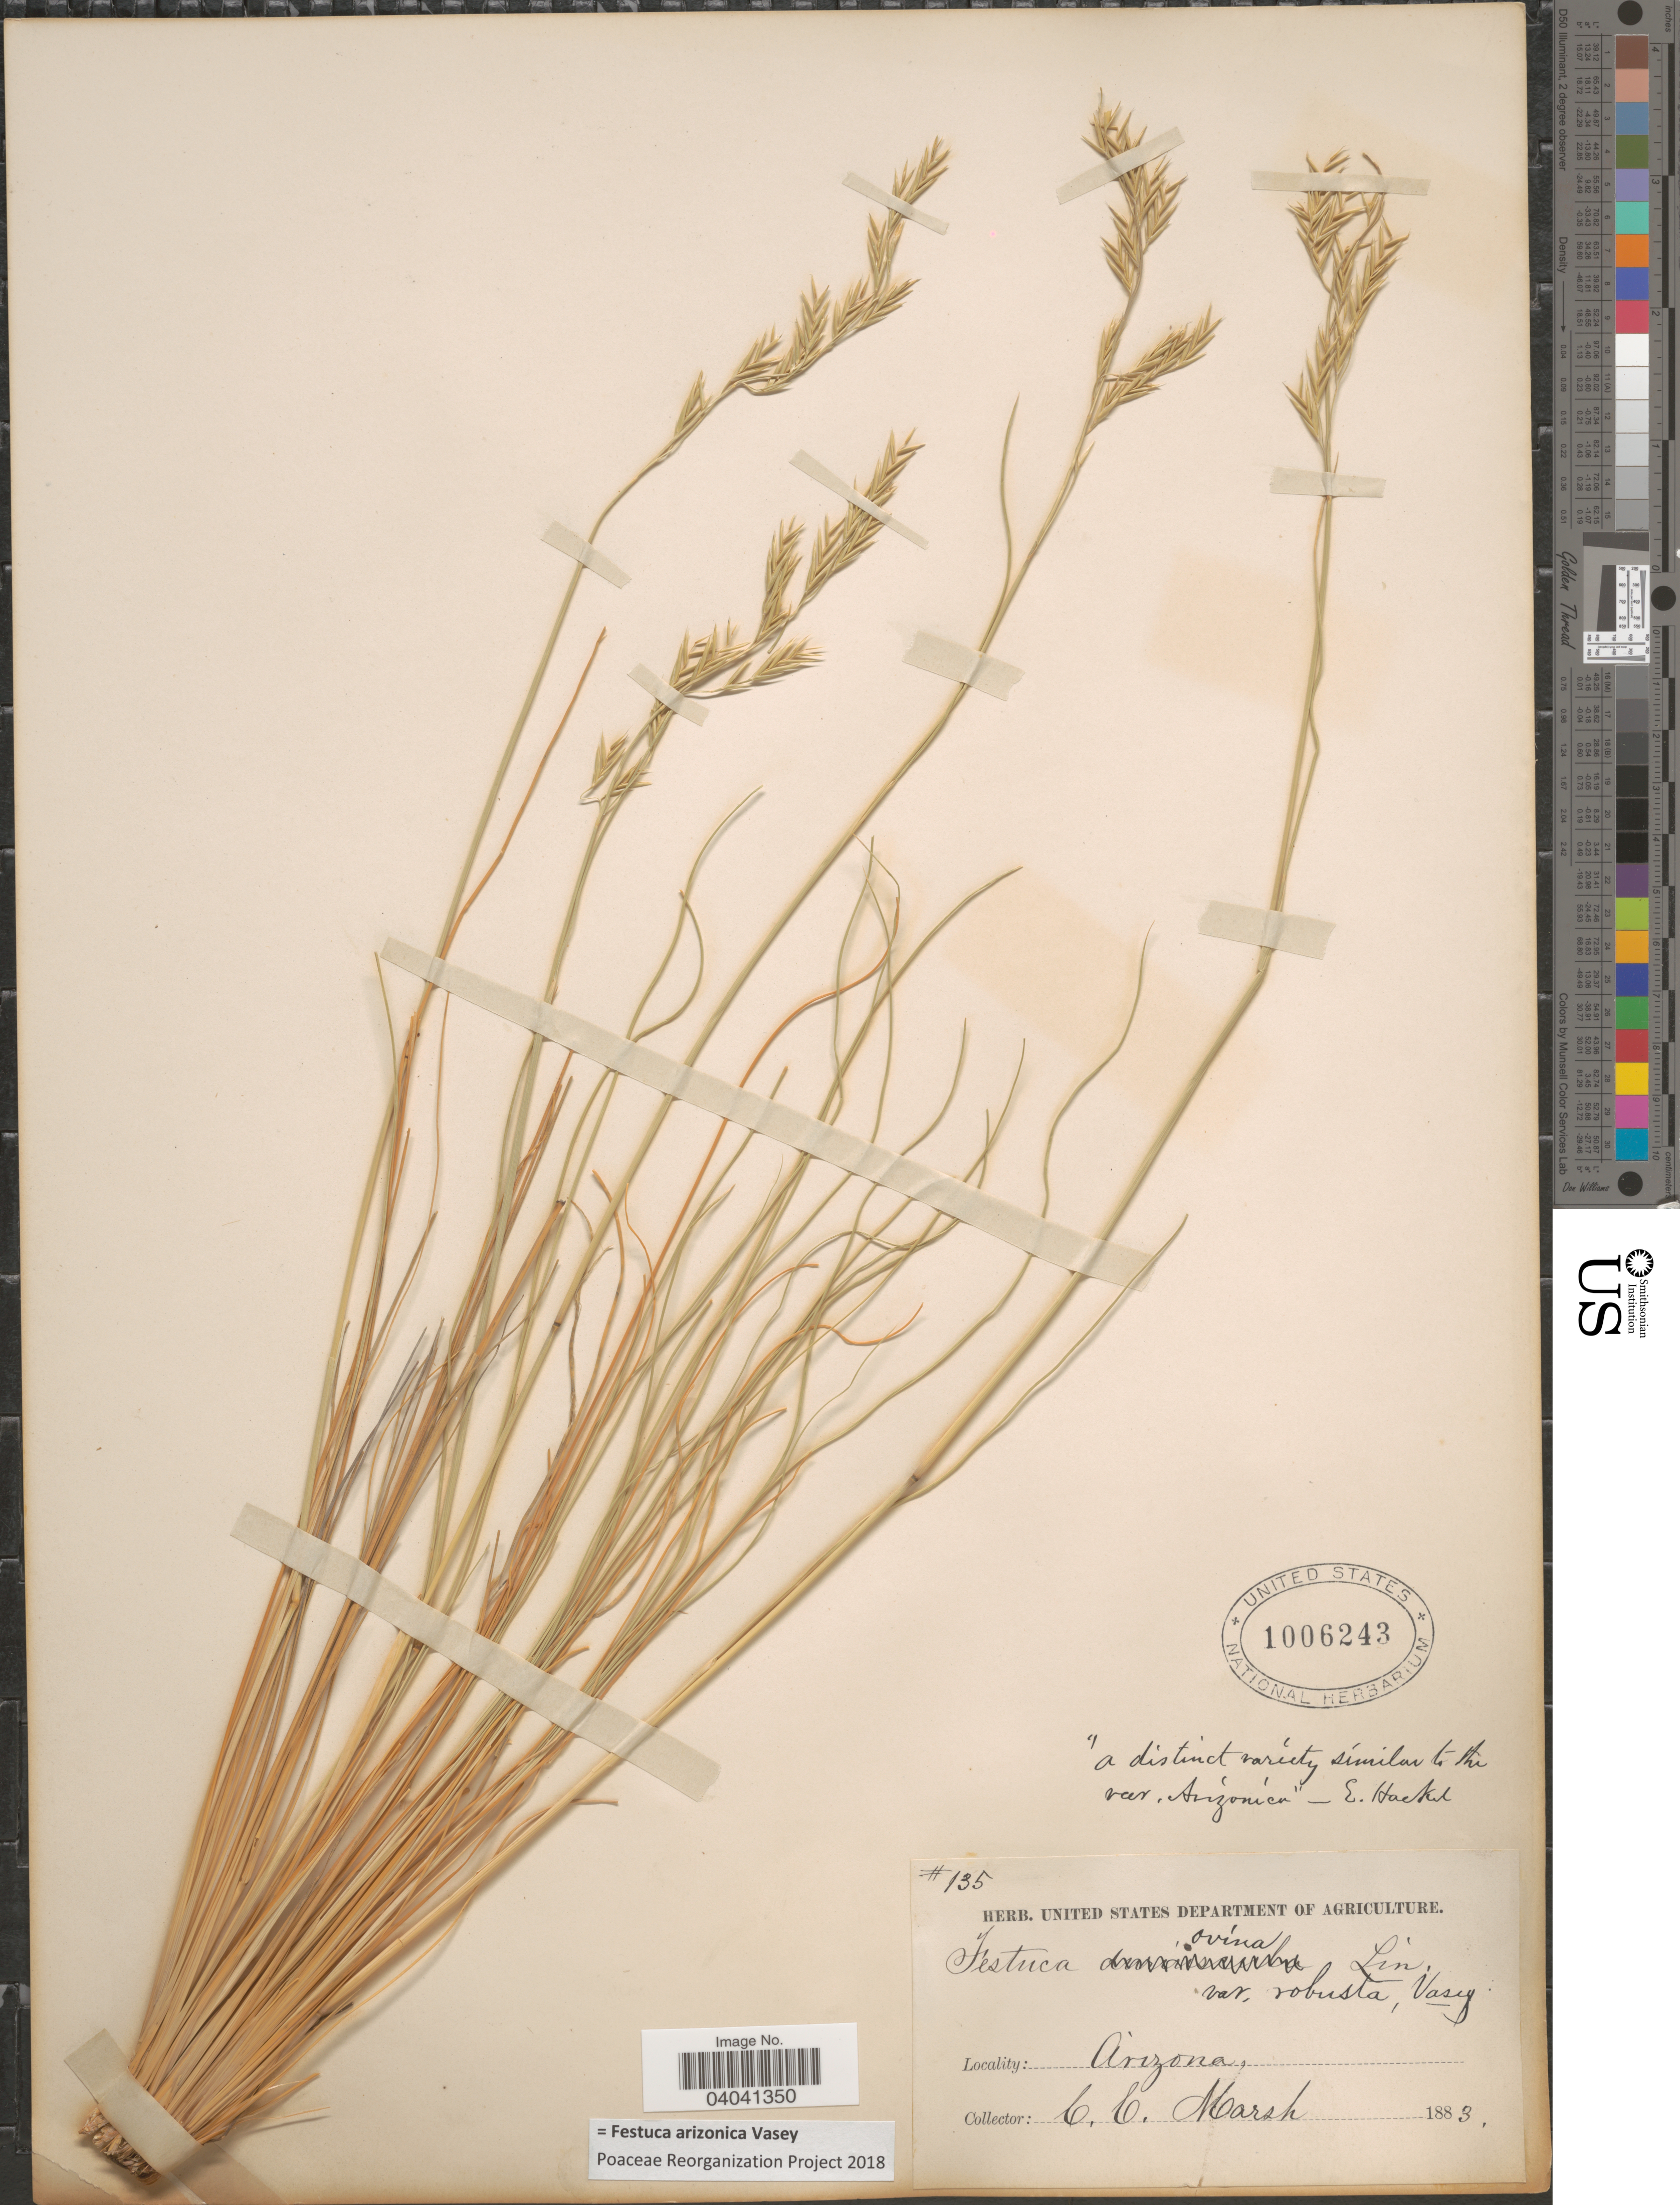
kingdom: Plantae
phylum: Tracheophyta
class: Liliopsida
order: Poales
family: Poaceae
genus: Festuca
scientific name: Festuca arizonica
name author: Vasey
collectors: C. C. Marsh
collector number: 135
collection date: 1883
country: United States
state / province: Arizona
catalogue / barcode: US 1006243